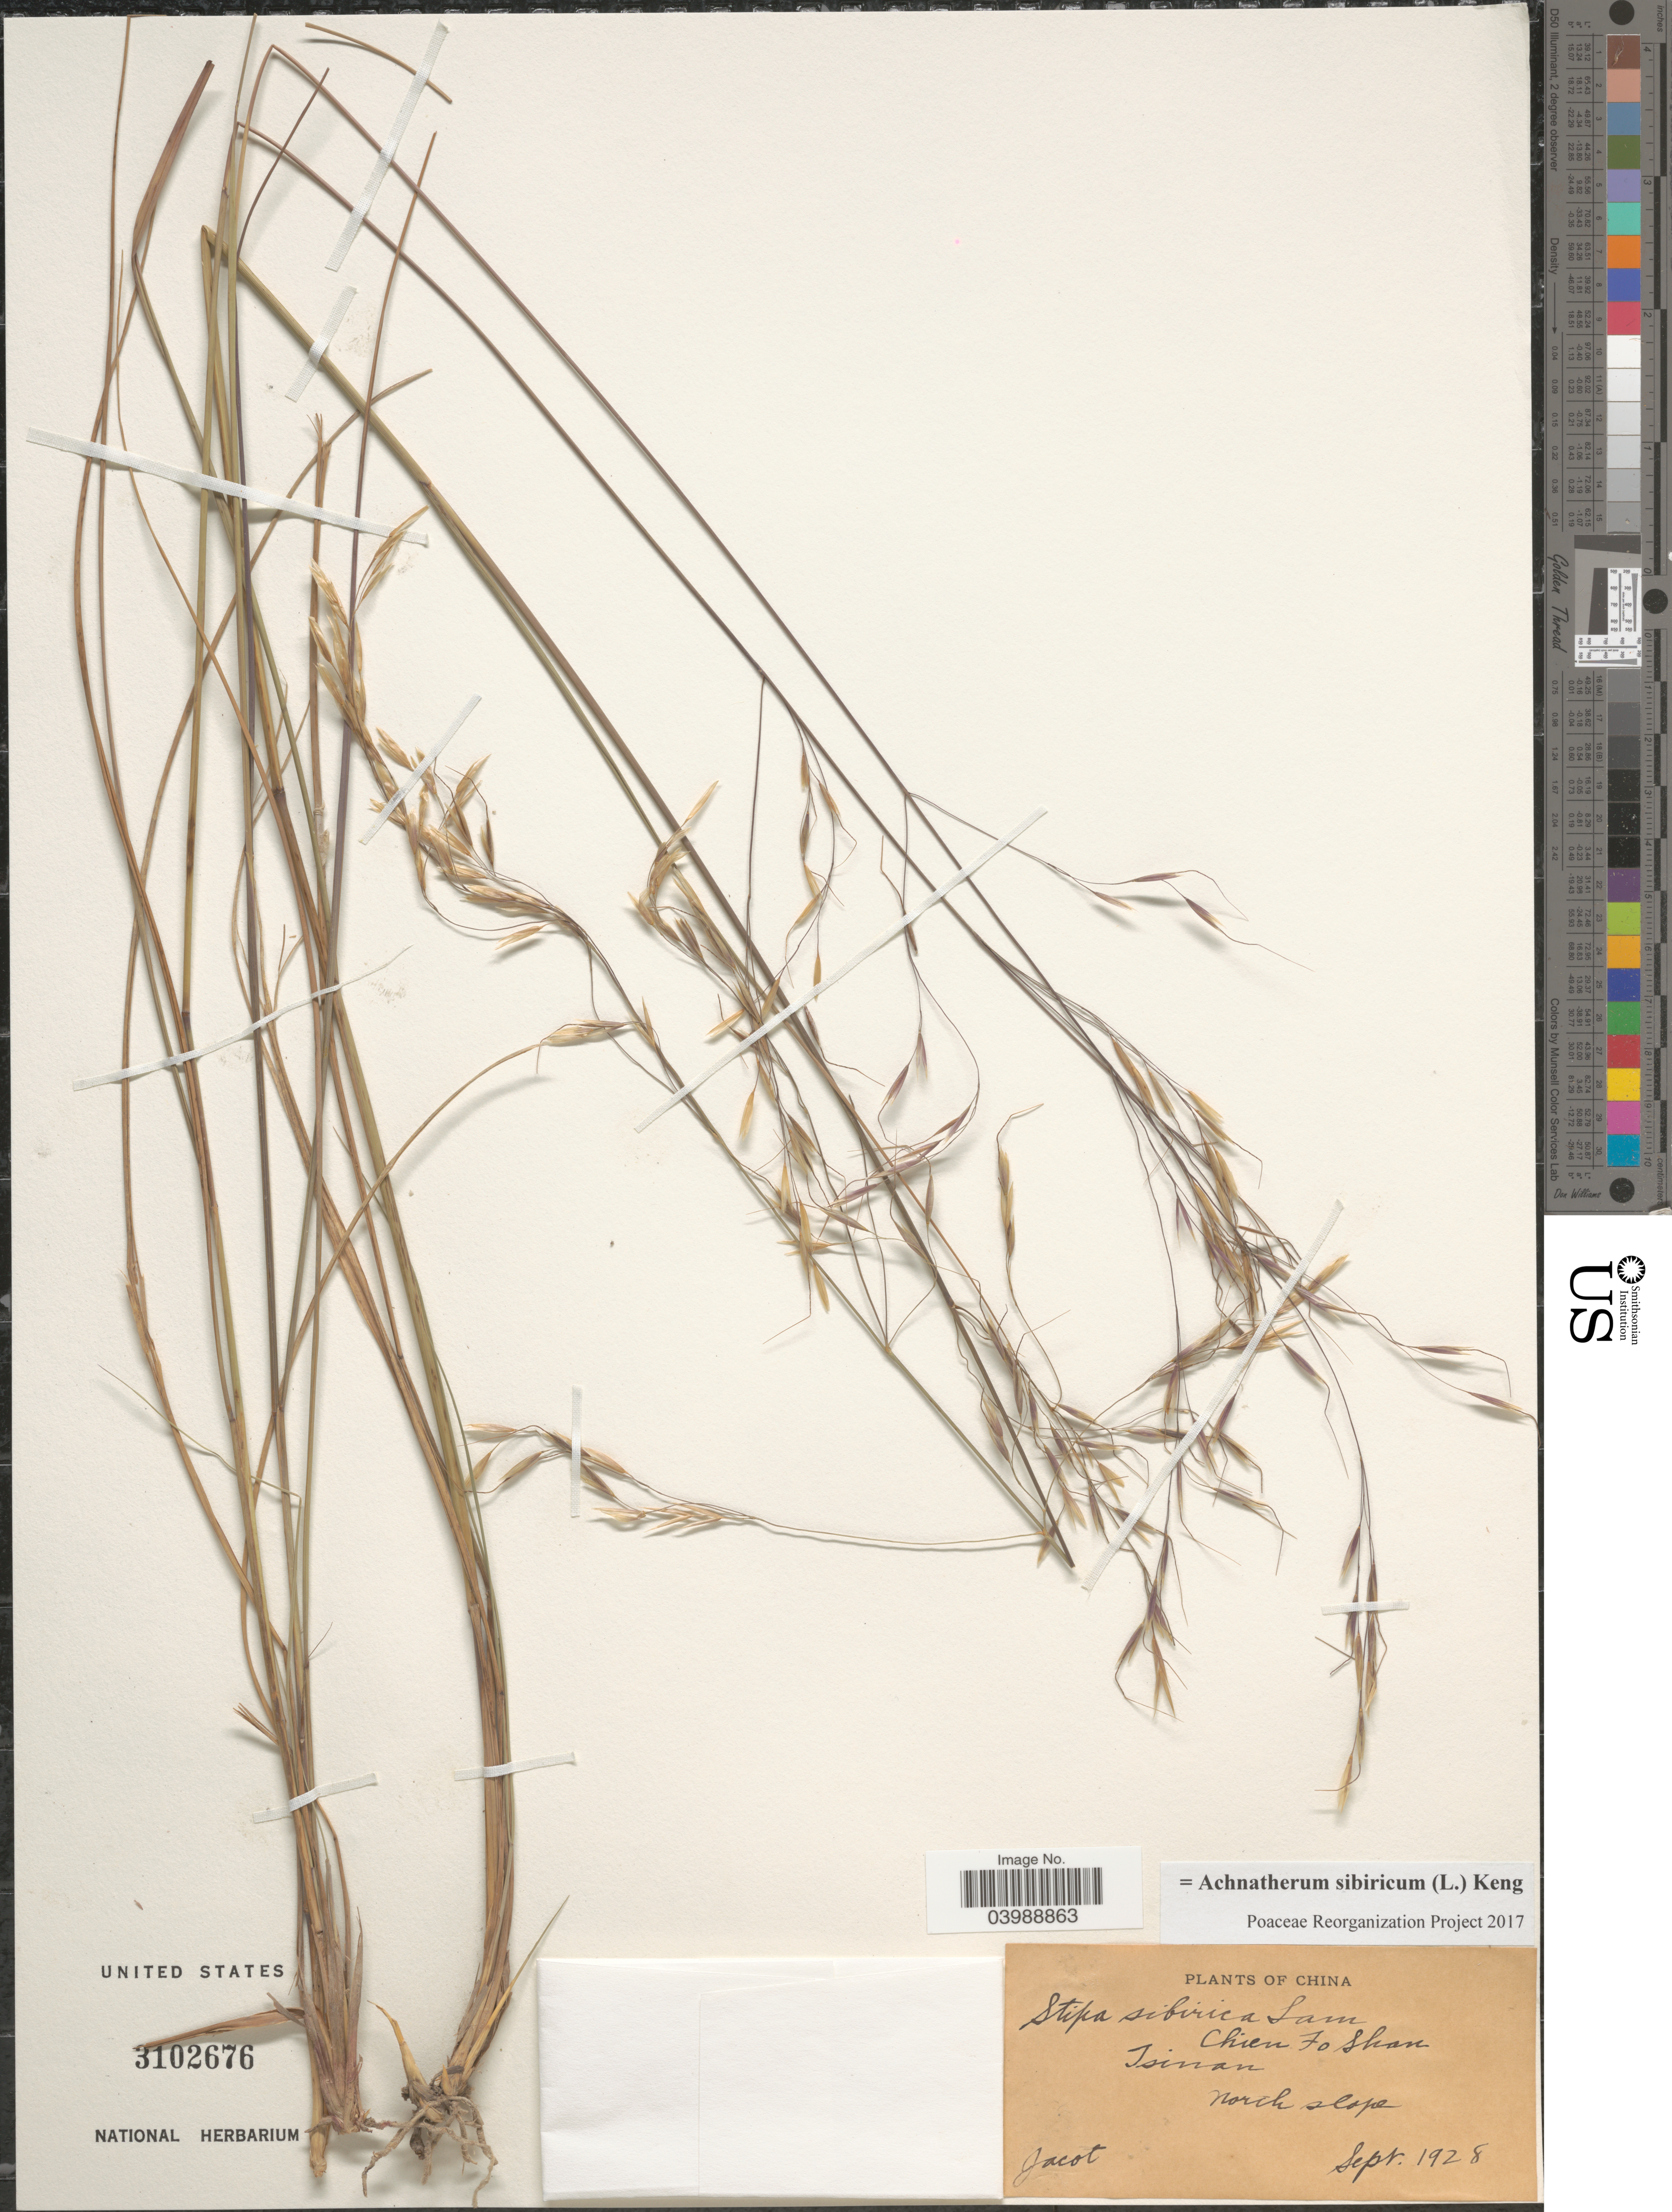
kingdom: Plantae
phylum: Tracheophyta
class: Liliopsida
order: Poales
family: Poaceae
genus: Achnatherum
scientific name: Achnatherum sibiricum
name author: (L.) Keng ex Tzvelev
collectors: Jacot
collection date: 1928-09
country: China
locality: Chien Fo Shan. Tsinan. North slope.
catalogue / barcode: US 3102676